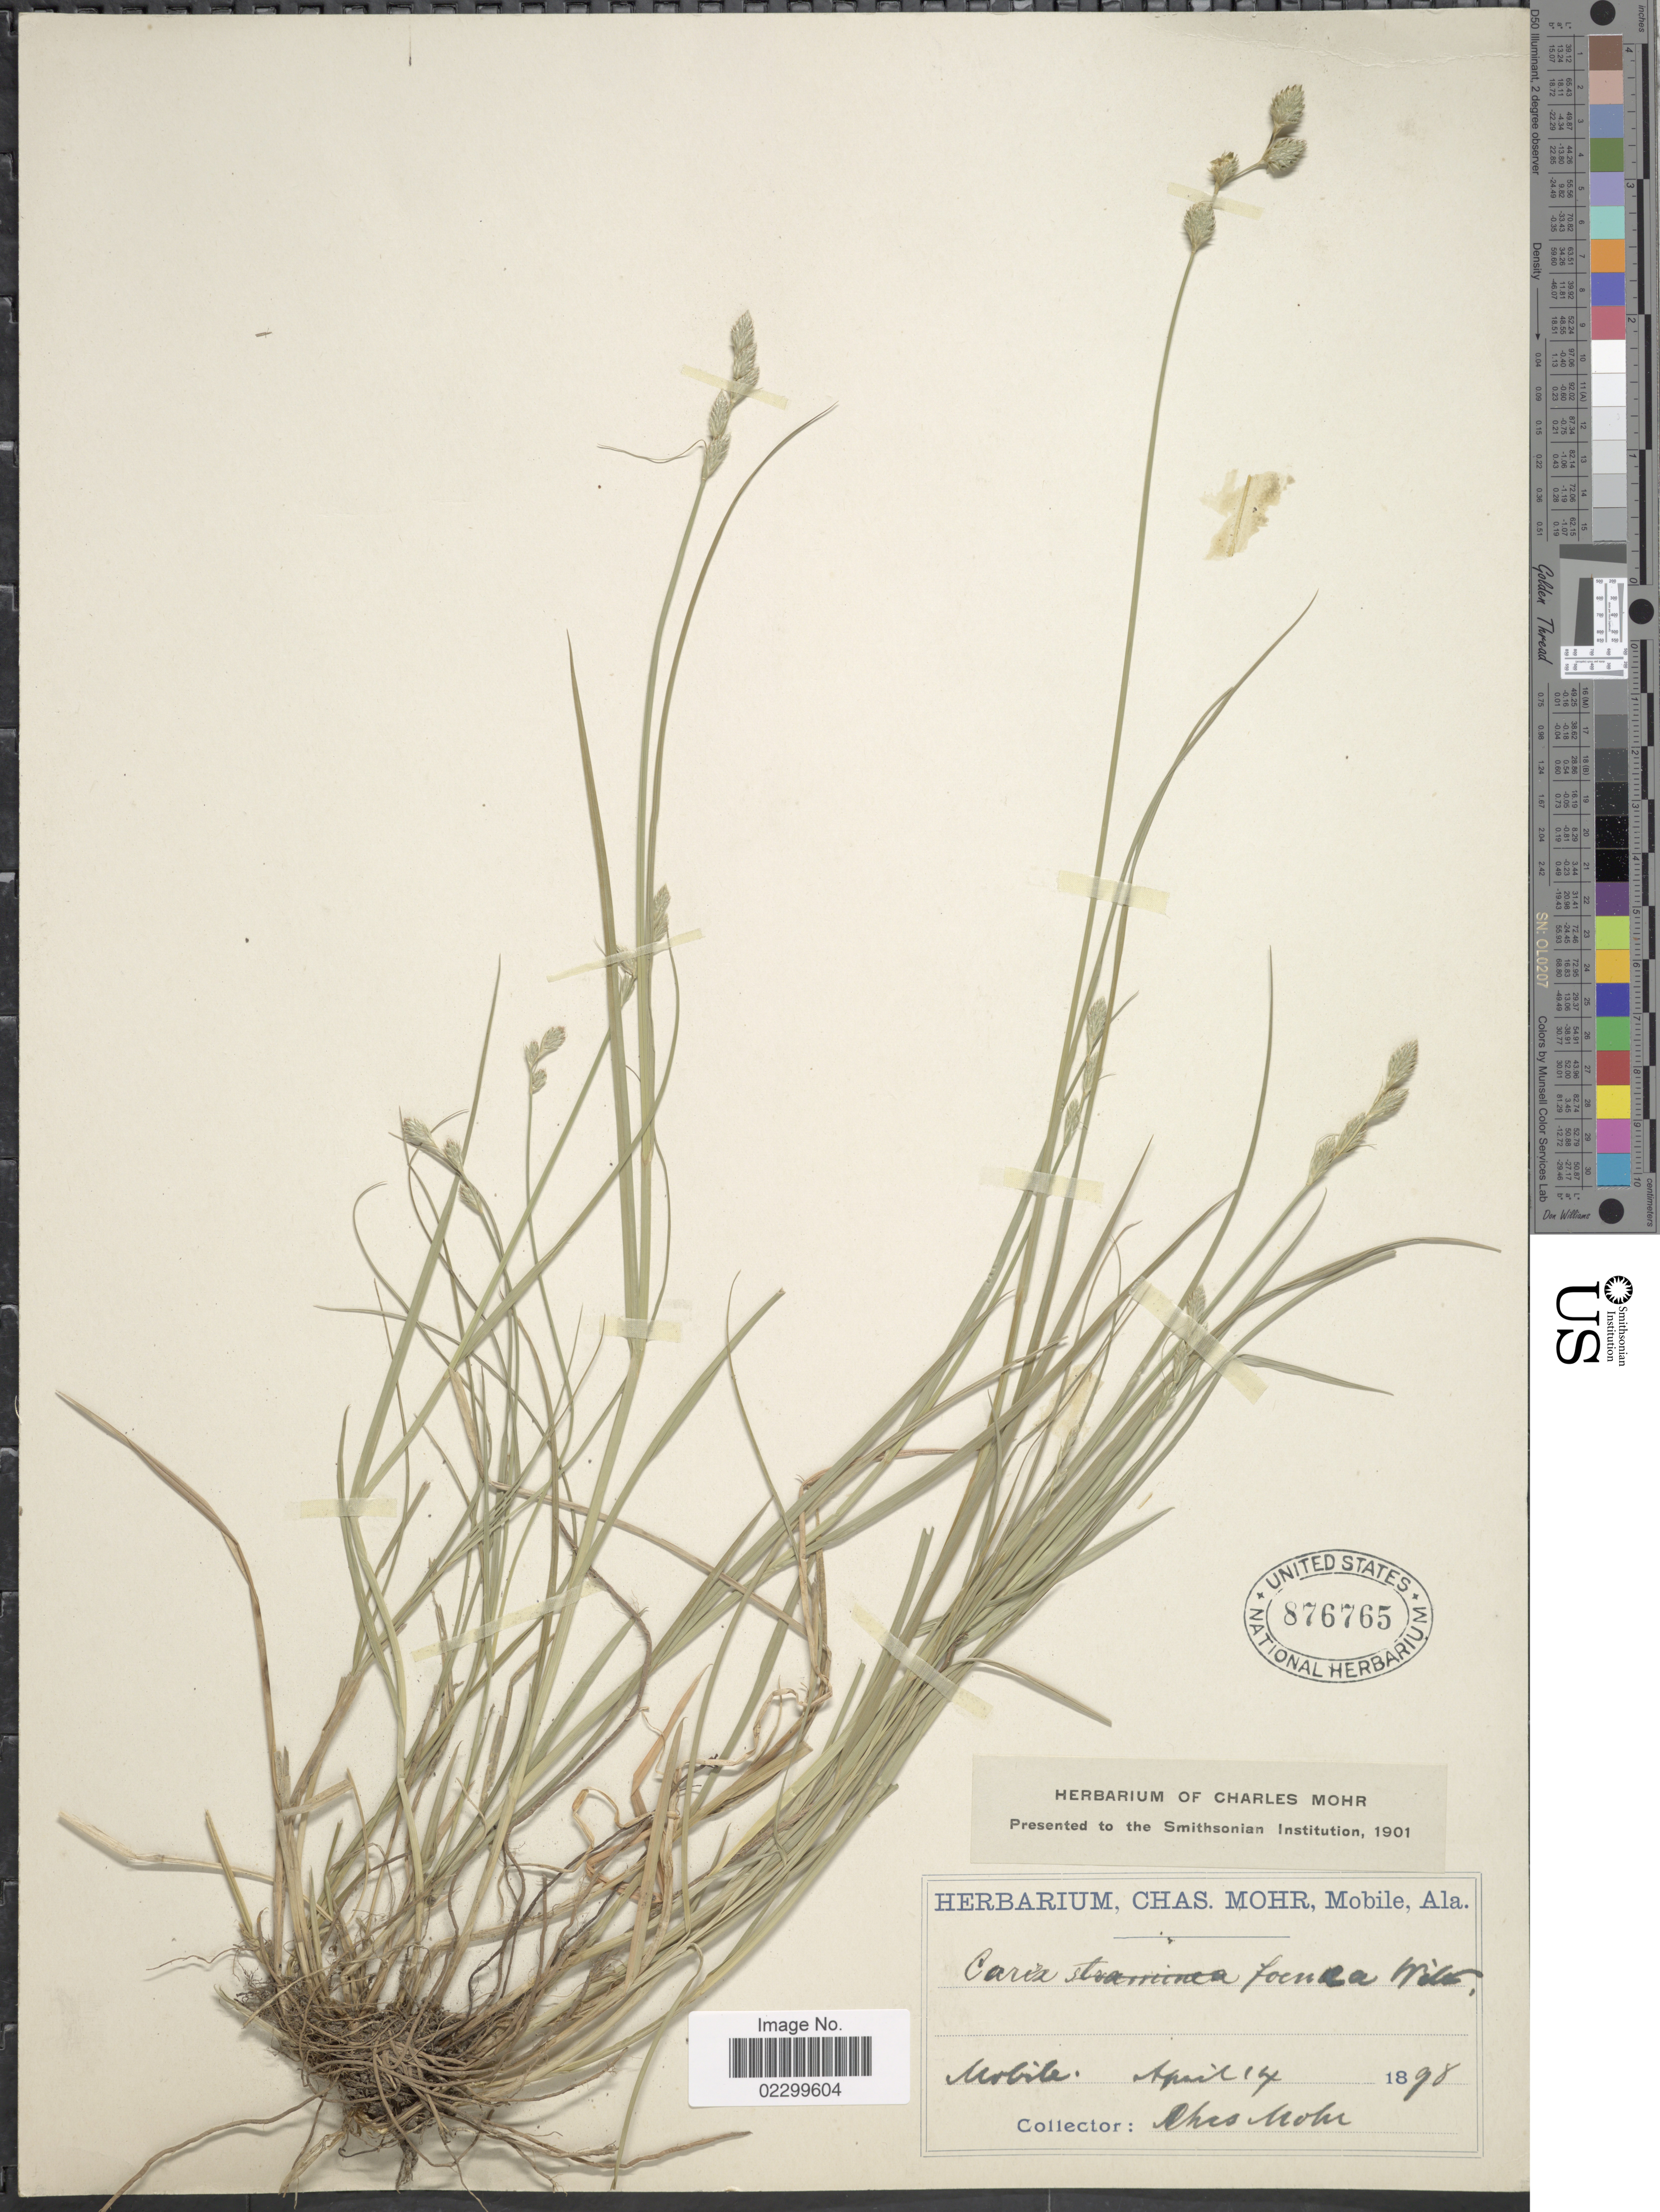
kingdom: Plantae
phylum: Tracheophyta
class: Liliopsida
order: Poales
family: Cyperaceae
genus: Carex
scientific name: Carex albolutescens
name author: Schwein.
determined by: Strong, Mark T., (BOT), Smithsonian Institution - National Museum of Natural History (UNITED STATES)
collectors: Mohr, C. T. (herbarium)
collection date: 1898-04-14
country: United States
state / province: Alabama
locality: Mobile.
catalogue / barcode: US 876765